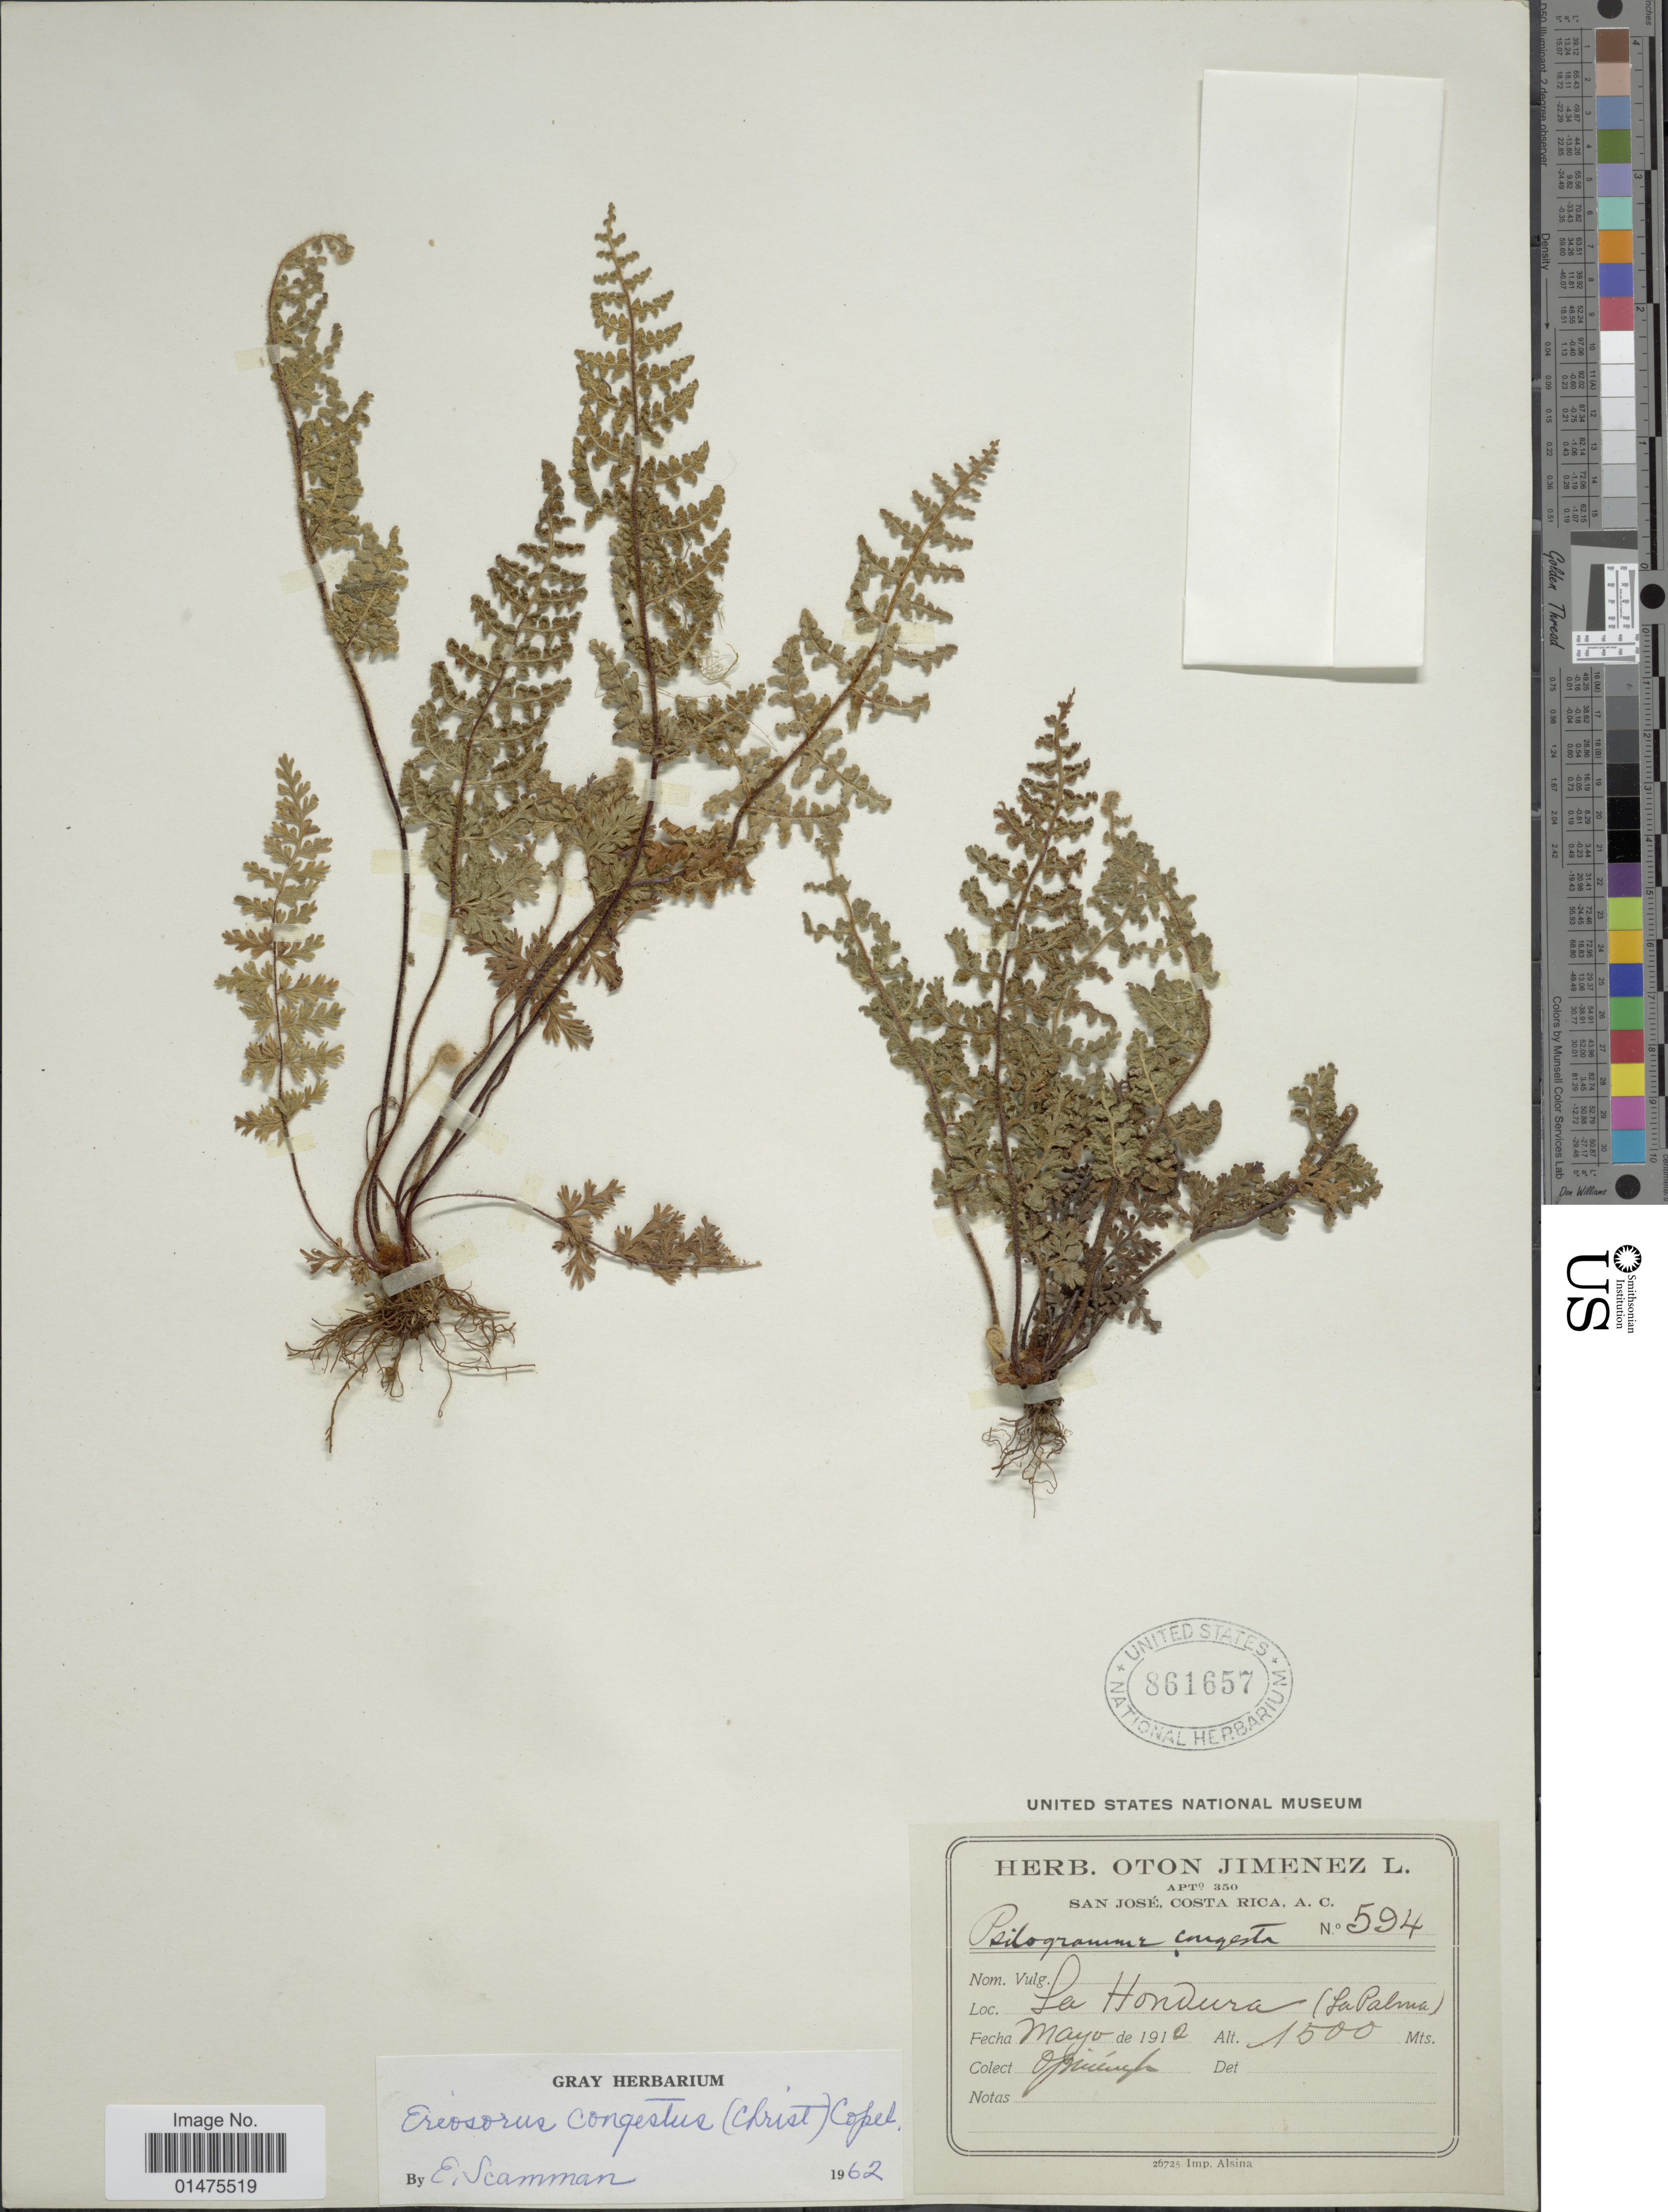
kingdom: Plantae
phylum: Tracheophyta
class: Polypodiopsida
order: Polypodiales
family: Pteridaceae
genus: Jamesonia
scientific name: Jamesonia congesta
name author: (Christ) Christenh.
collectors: O. Jiménez L.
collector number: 594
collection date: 1912-05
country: Costa Rica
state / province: San José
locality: La Hondura (La Palma)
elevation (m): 1500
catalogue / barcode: US 861657